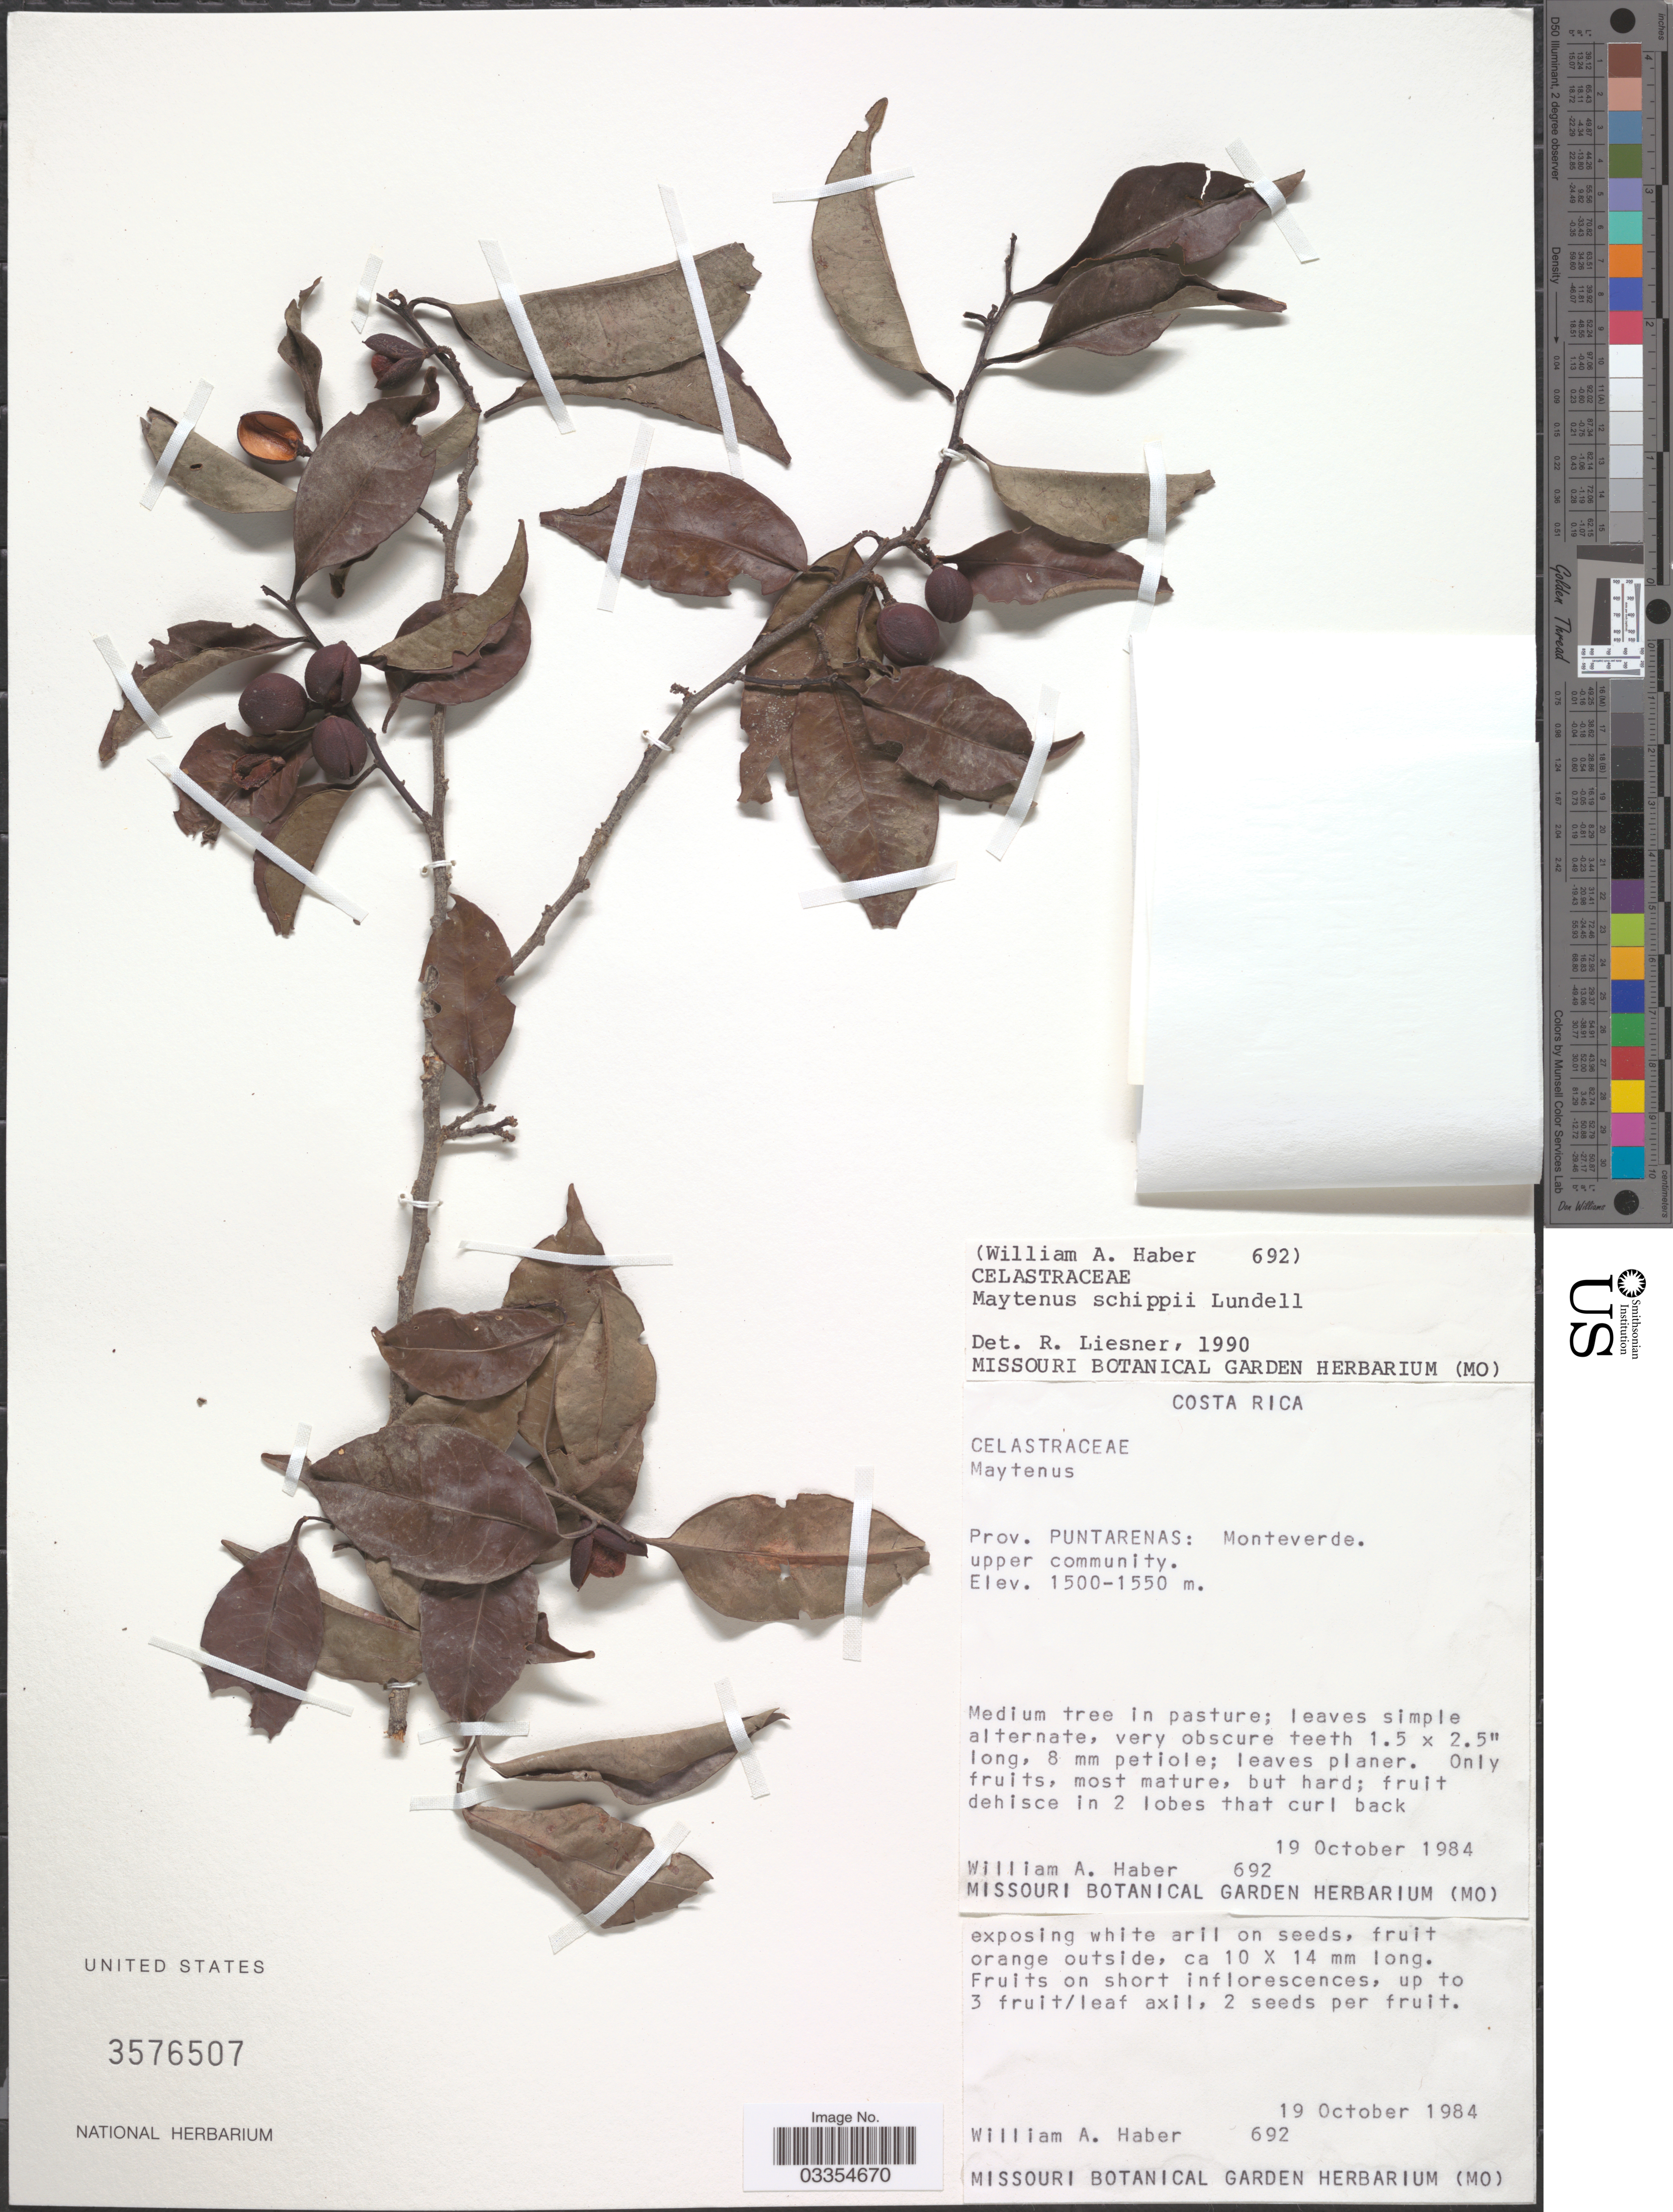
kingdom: Plantae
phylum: Tracheophyta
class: Magnoliopsida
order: Celastrales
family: Celastraceae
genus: Maytenus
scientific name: Maytenus schippii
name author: Lundell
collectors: W. A. Haber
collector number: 692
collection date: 1984-10-19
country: Costa Rica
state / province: Puntarenas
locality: Monteverde. Upper community.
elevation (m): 1500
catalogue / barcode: US 3576507